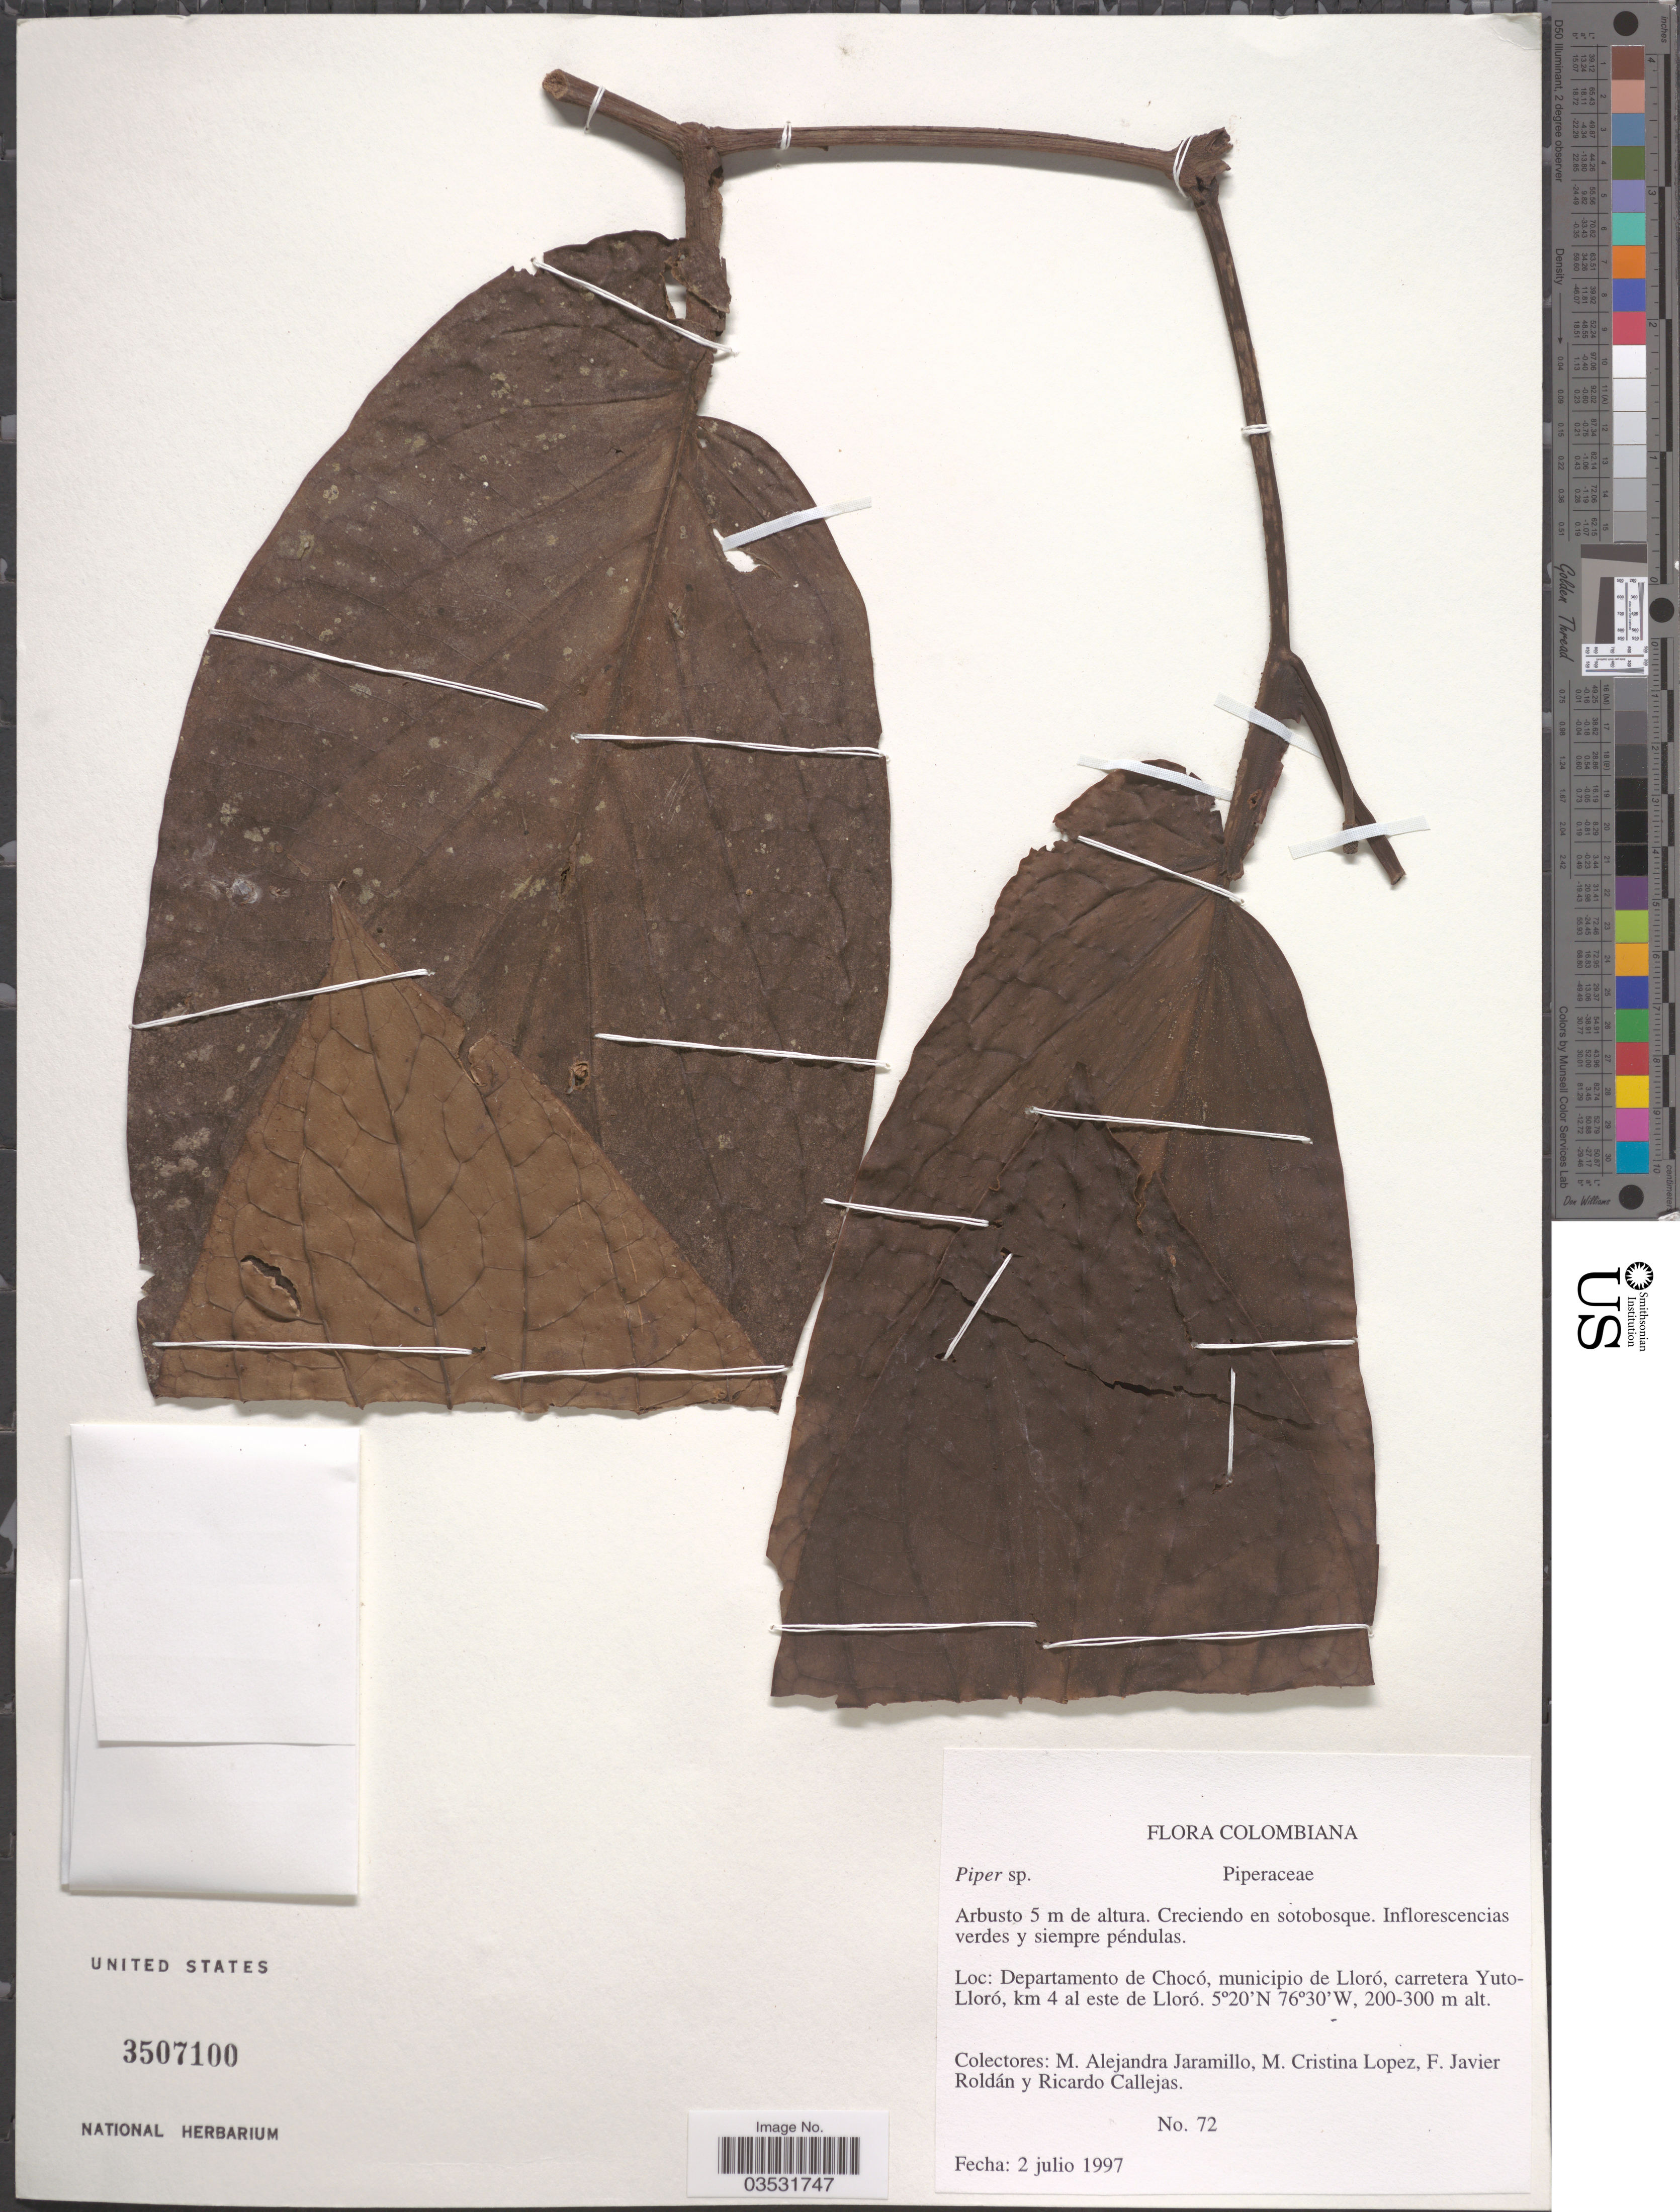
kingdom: Plantae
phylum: Tracheophyta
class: Magnoliopsida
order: Piperales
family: Piperaceae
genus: Piper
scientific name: Piper sp.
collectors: M. A. Jaramillo, M. Lopez, F. J. Roldán & R. Callejas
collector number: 72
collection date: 1997-07-02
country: Colombia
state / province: Chocó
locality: Departamento de Chocó, municipio de Lloró, carretera Yuto-Lloró, km 4 al este de Lloró.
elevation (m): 200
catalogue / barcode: US 3507100